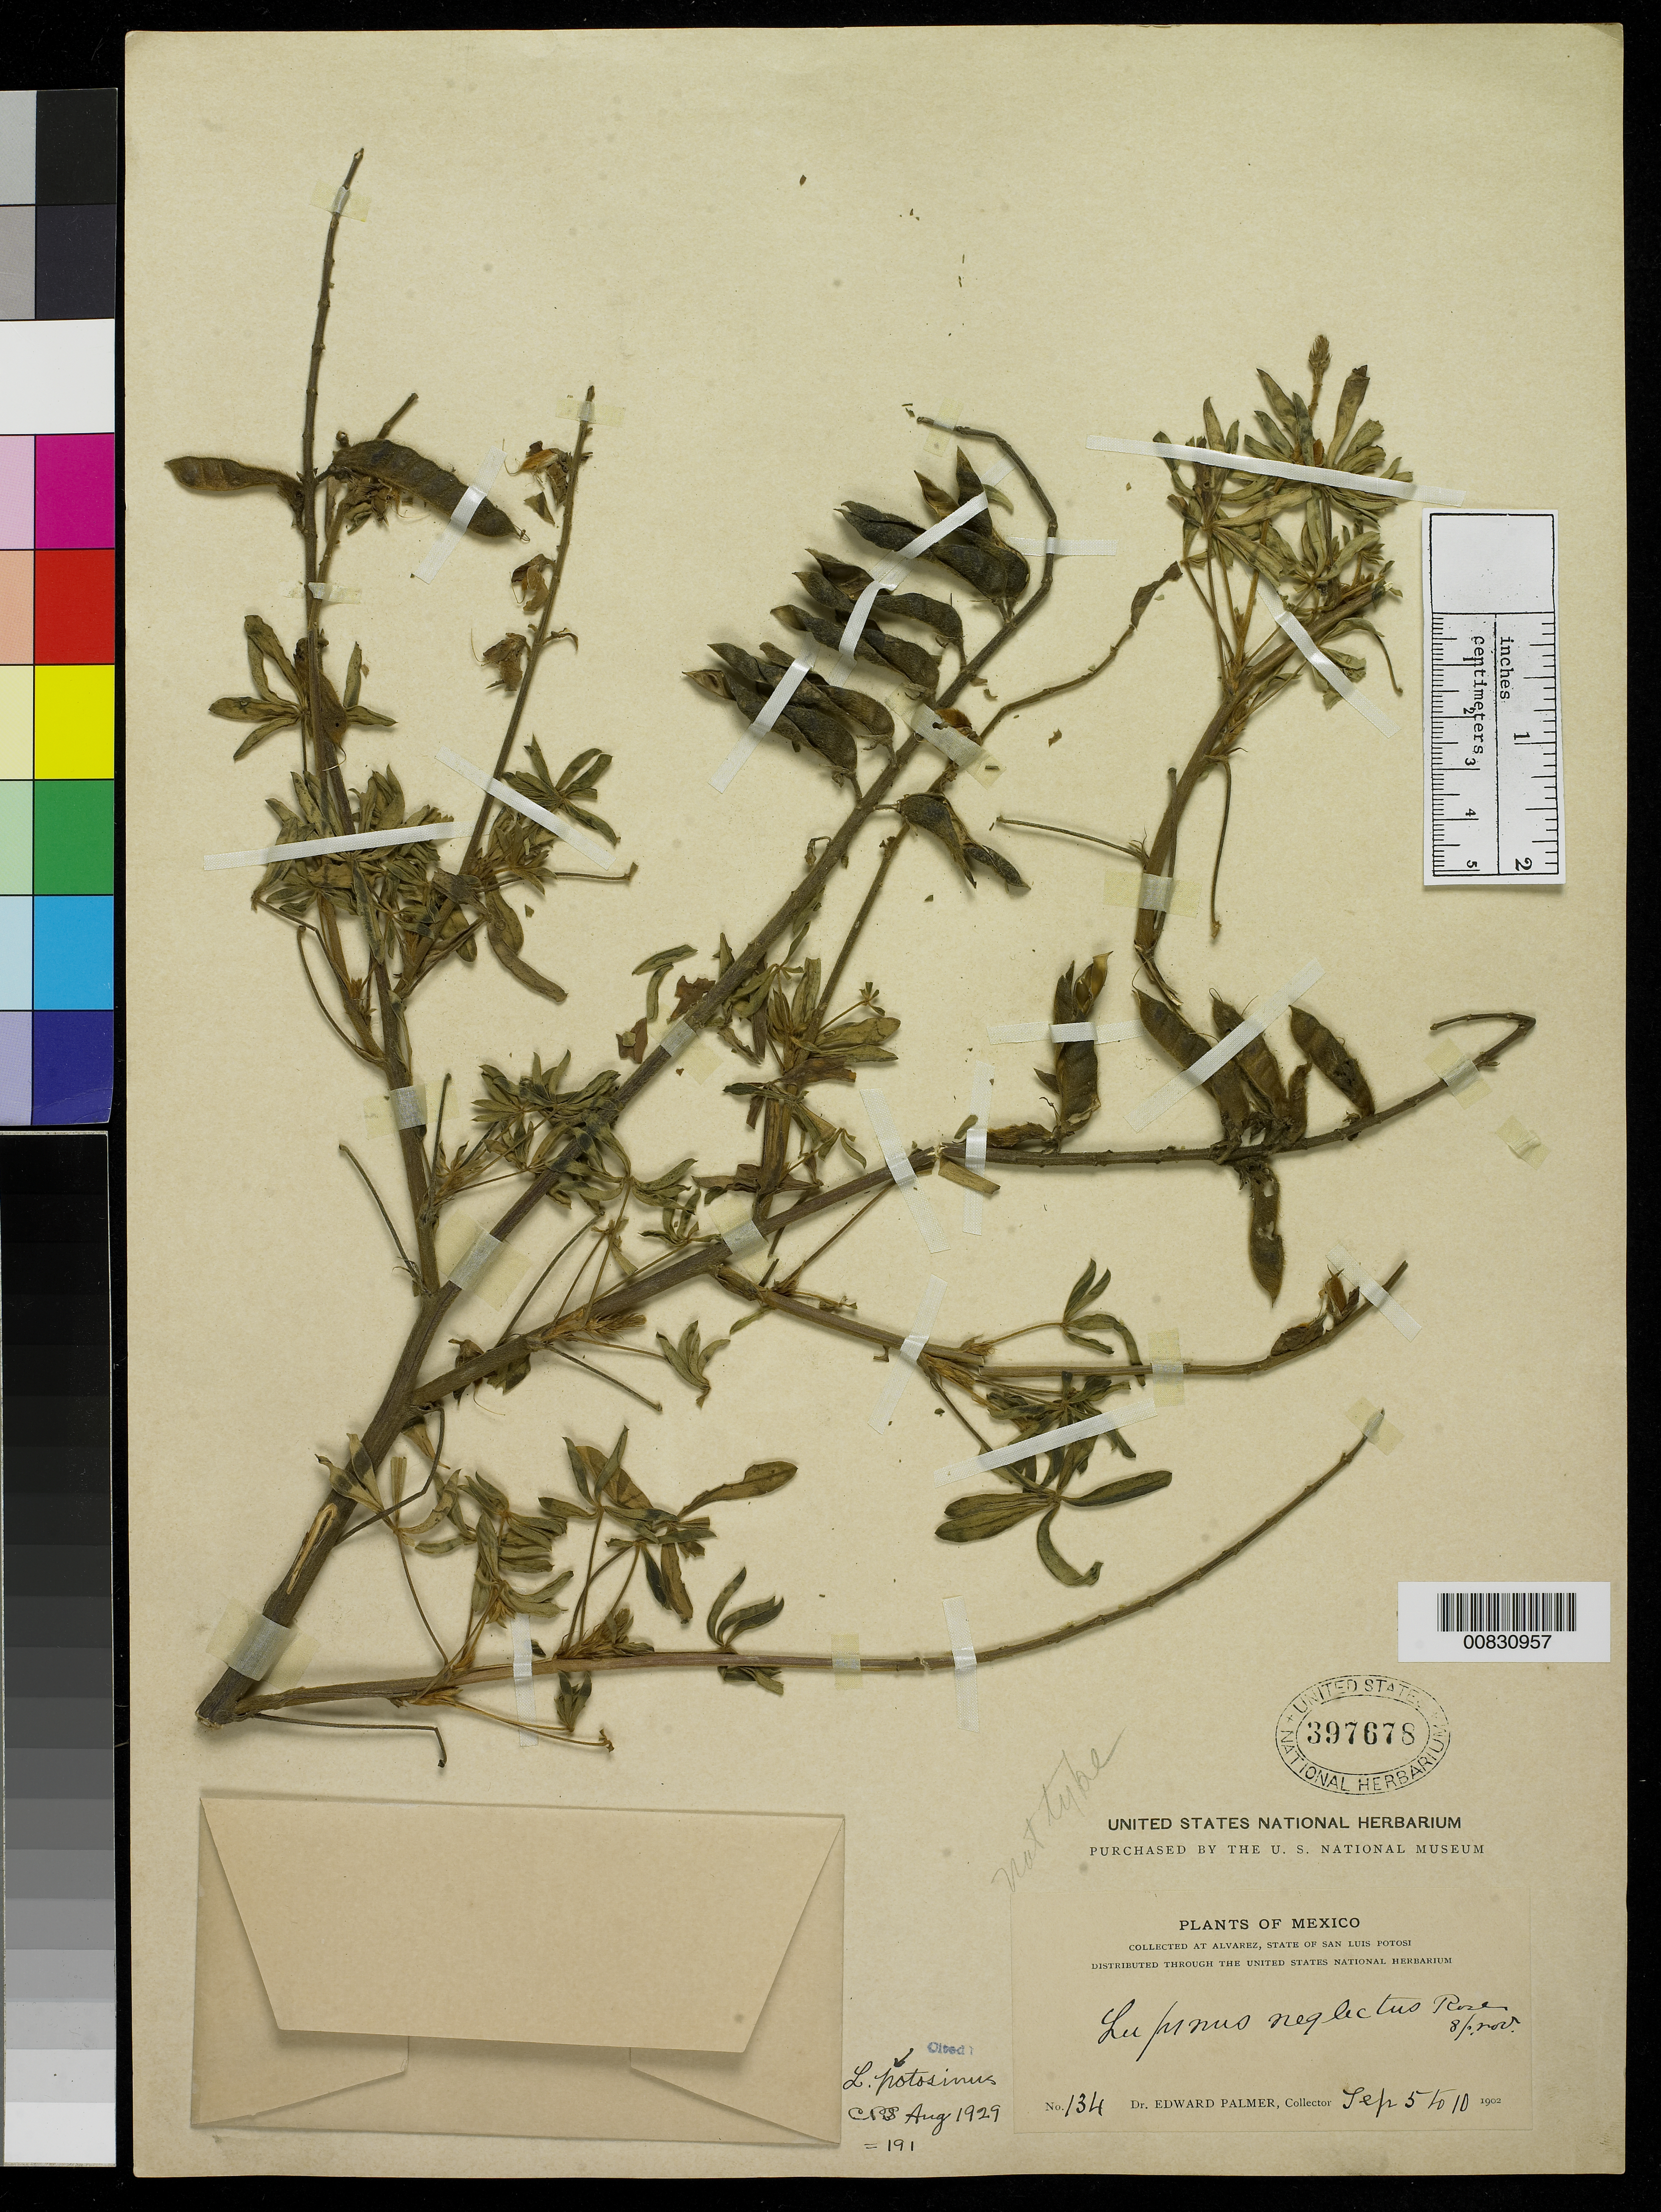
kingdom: Plantae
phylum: Tracheophyta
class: Magnoliopsida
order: Fabales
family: Fabaceae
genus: Lupinus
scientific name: Lupinus potosinus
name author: Rose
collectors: E. Palmer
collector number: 134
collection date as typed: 05 Sep 1902 to 10 Sep 1902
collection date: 1902-09-05/1902-09-10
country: Mexico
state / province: San Luis Potosí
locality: Alvarez, San Luis Potosí.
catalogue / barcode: US 397678